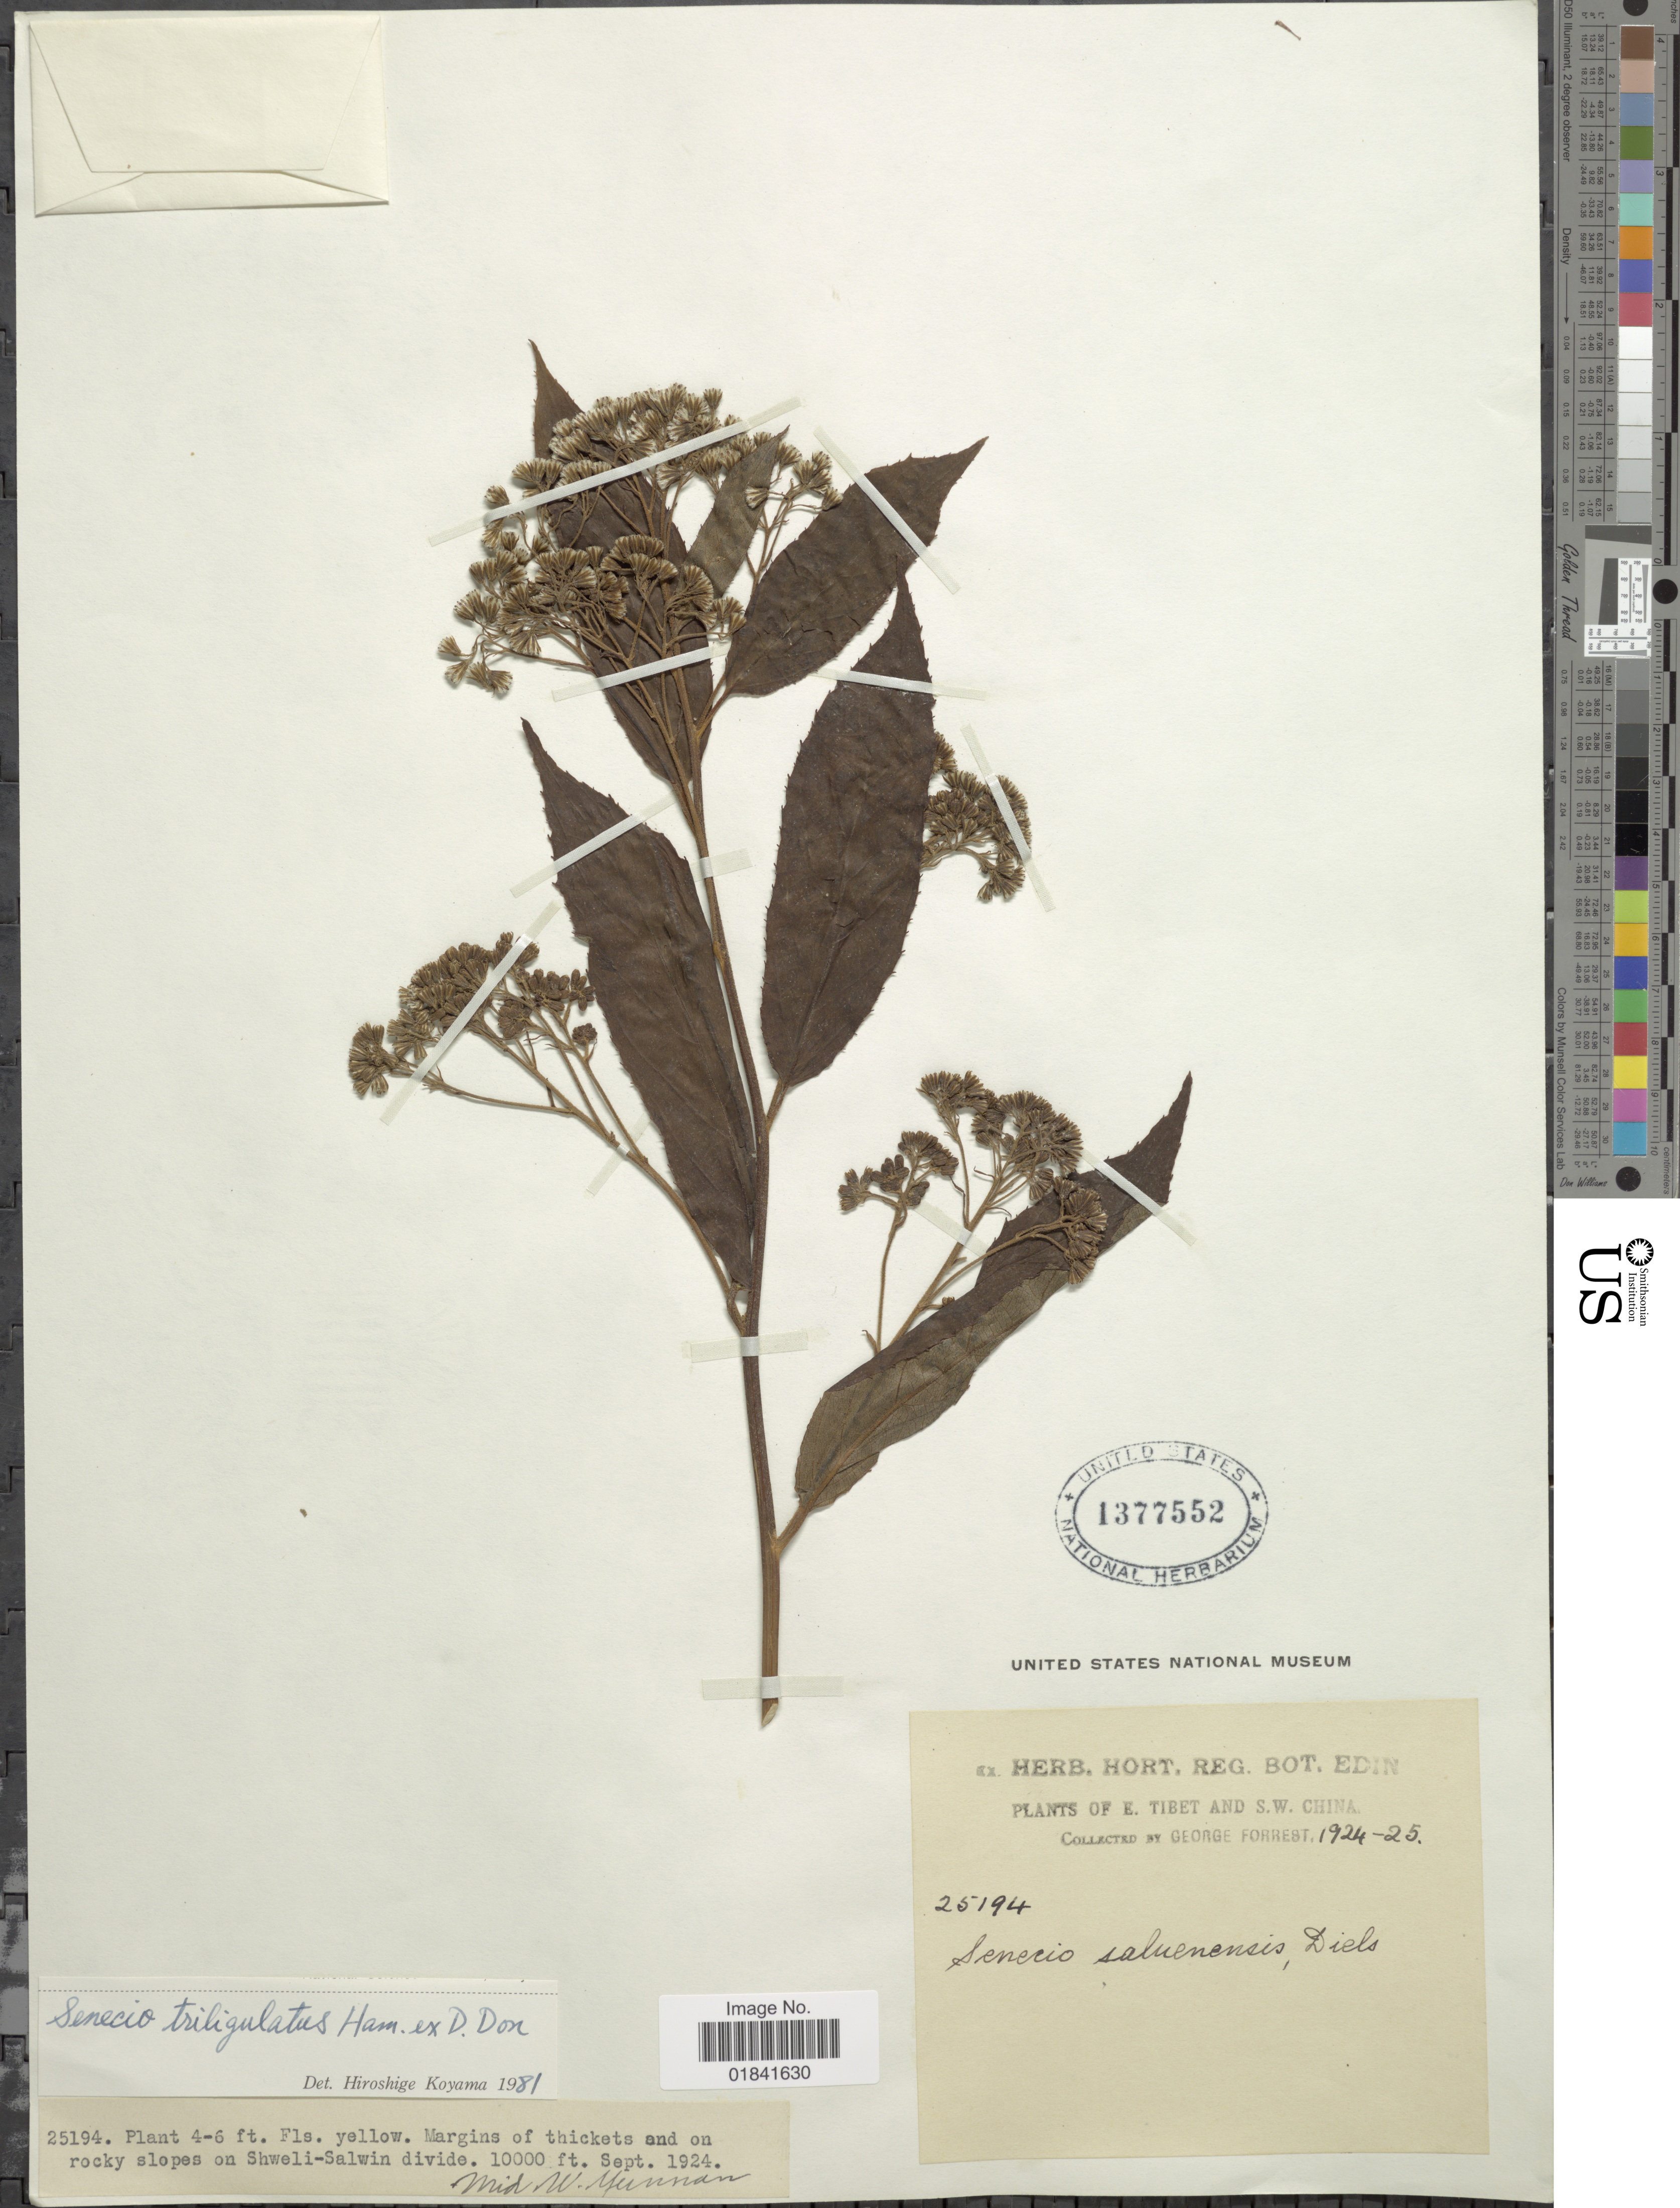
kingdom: Plantae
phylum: Tracheophyta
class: Magnoliopsida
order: Asterales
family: Asteraceae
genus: Senecio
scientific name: Senecio triligulatus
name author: Buch.-Ham. ex DC.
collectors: G. Forrest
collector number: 25194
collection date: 1924-09/1925-09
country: China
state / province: Xizang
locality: E. Tibet and S.W China, Margins of thickets and on rocky slopes on Shweli-Salwin divide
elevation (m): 3048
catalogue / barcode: US 1377552